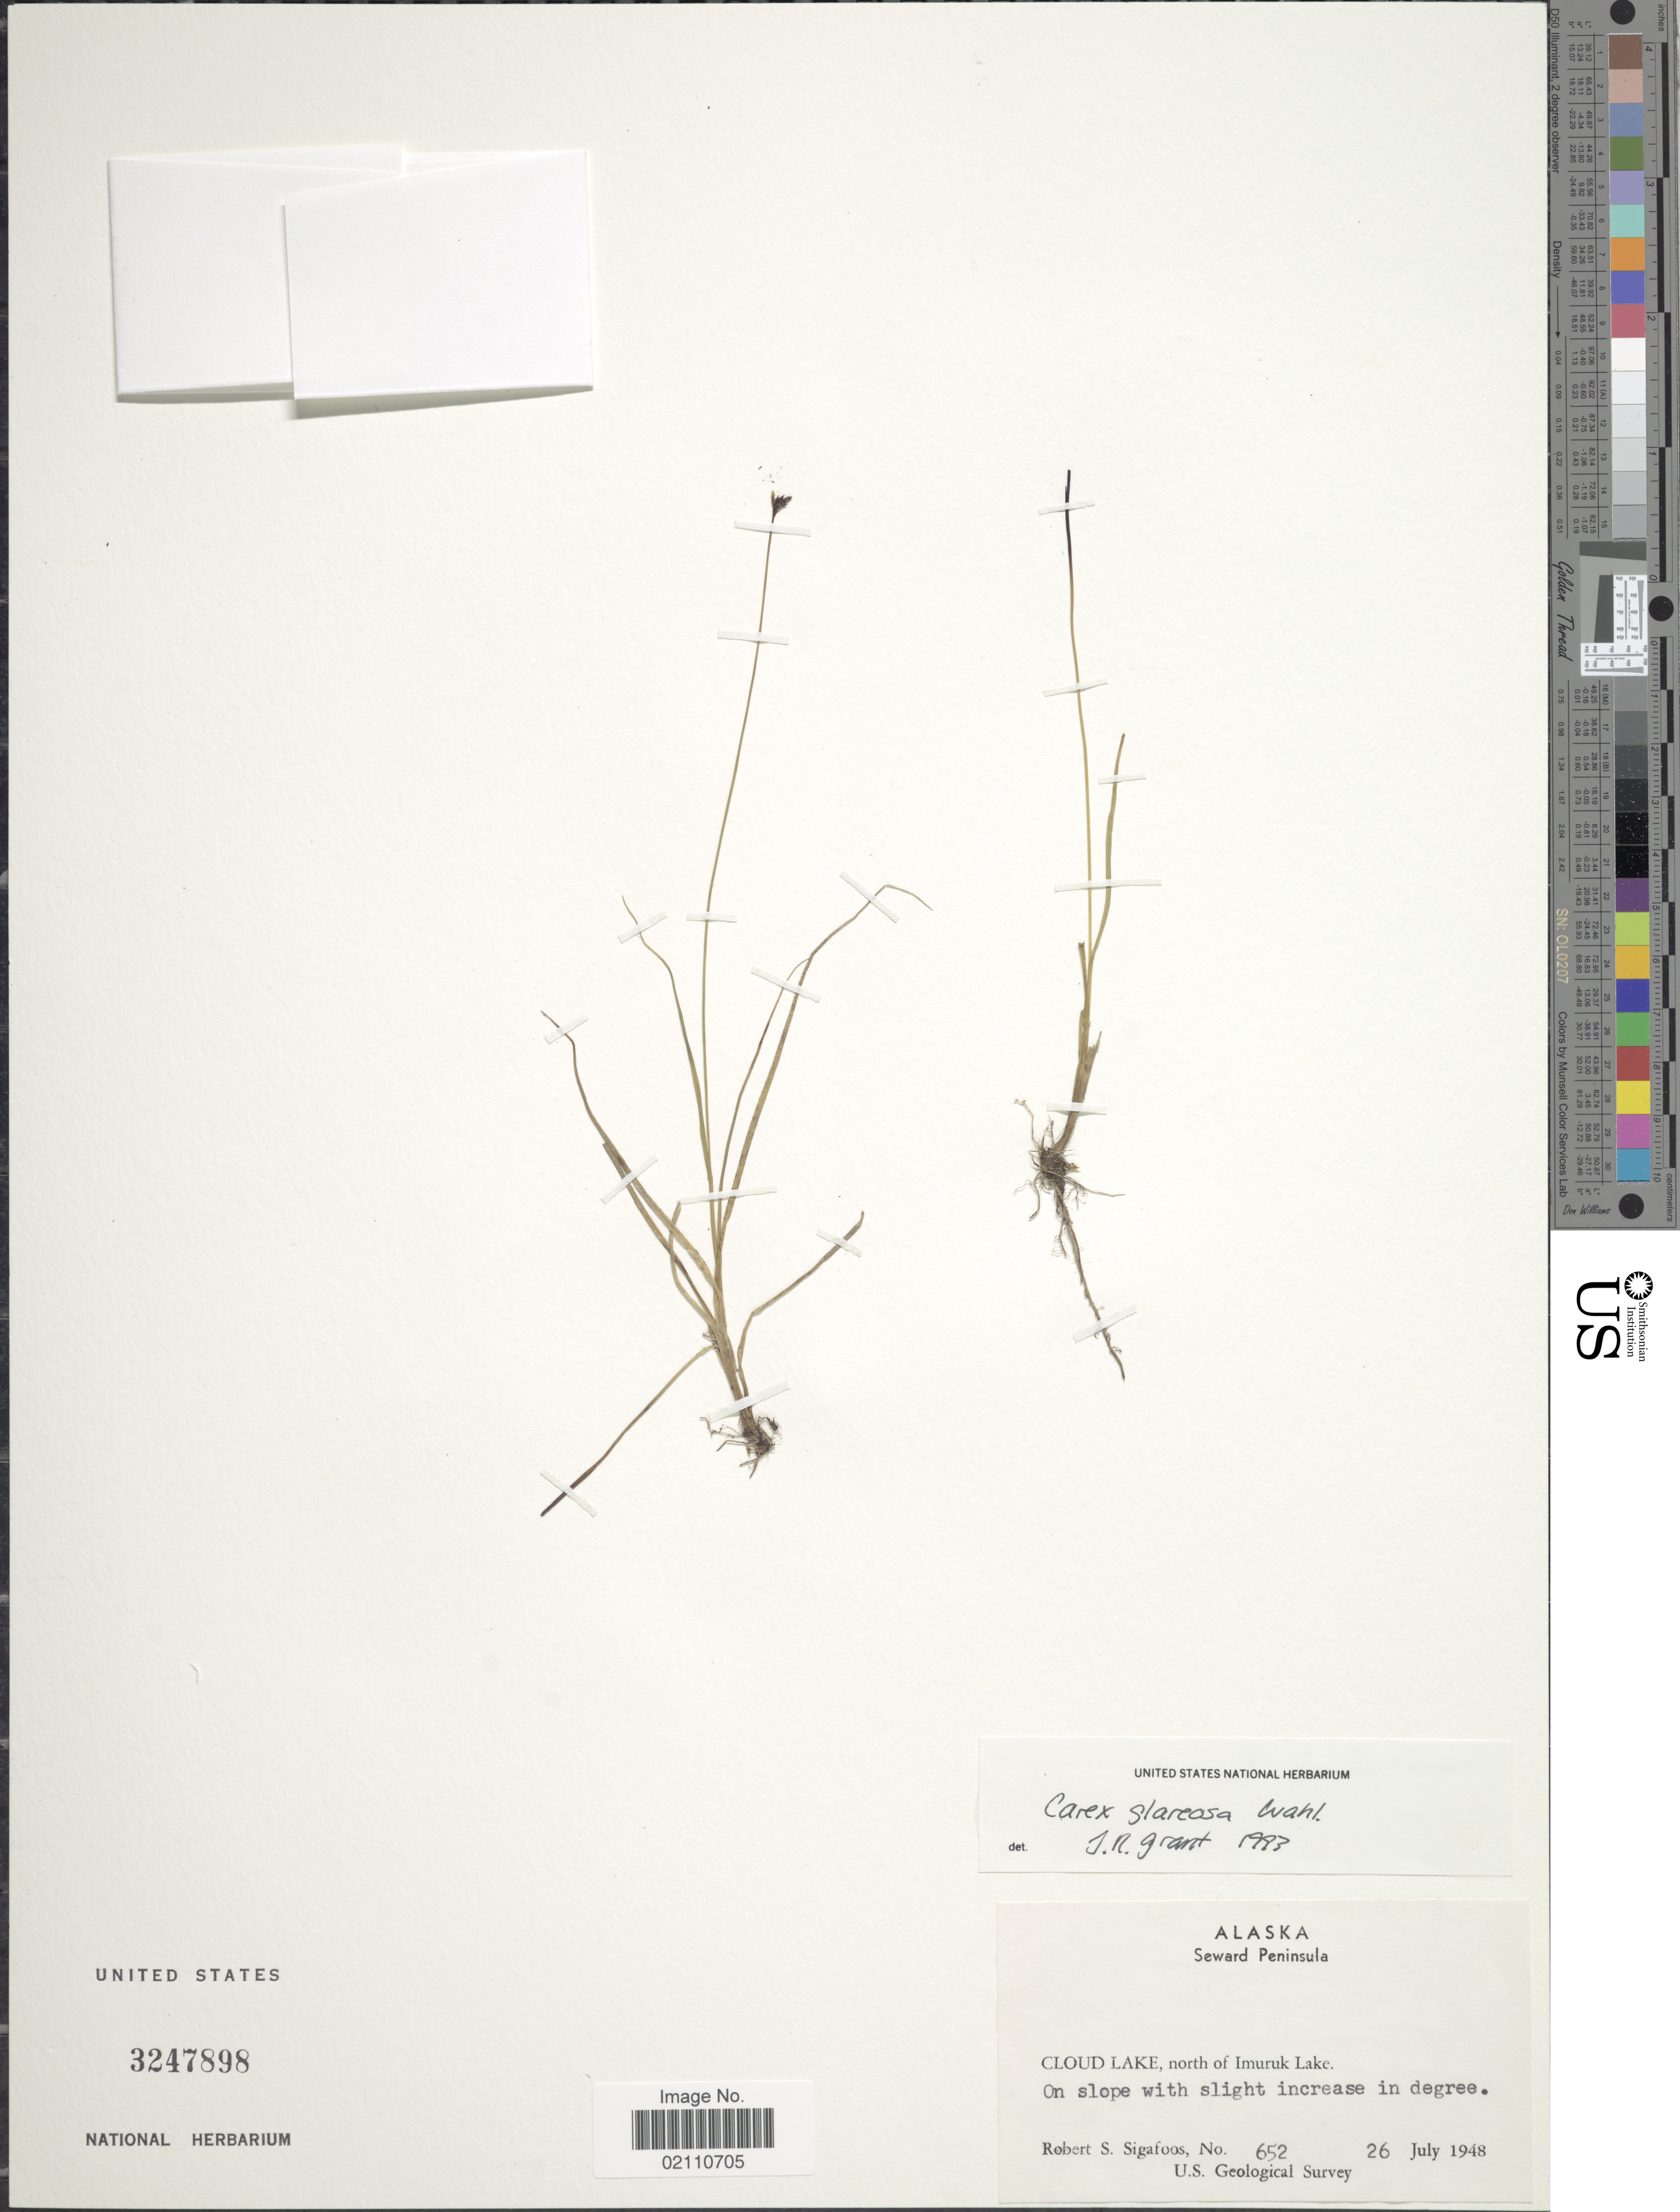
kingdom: Plantae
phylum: Tracheophyta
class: Liliopsida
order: Poales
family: Cyperaceae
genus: Carex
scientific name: Carex glareosa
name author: Schkuhr ex Wahlenb.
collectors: R. Sigafoos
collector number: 652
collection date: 1948-07-26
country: United States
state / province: Alaska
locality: Seward Peninsula, Cloud Lake, north of Imuruk Lake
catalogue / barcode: US 3247898